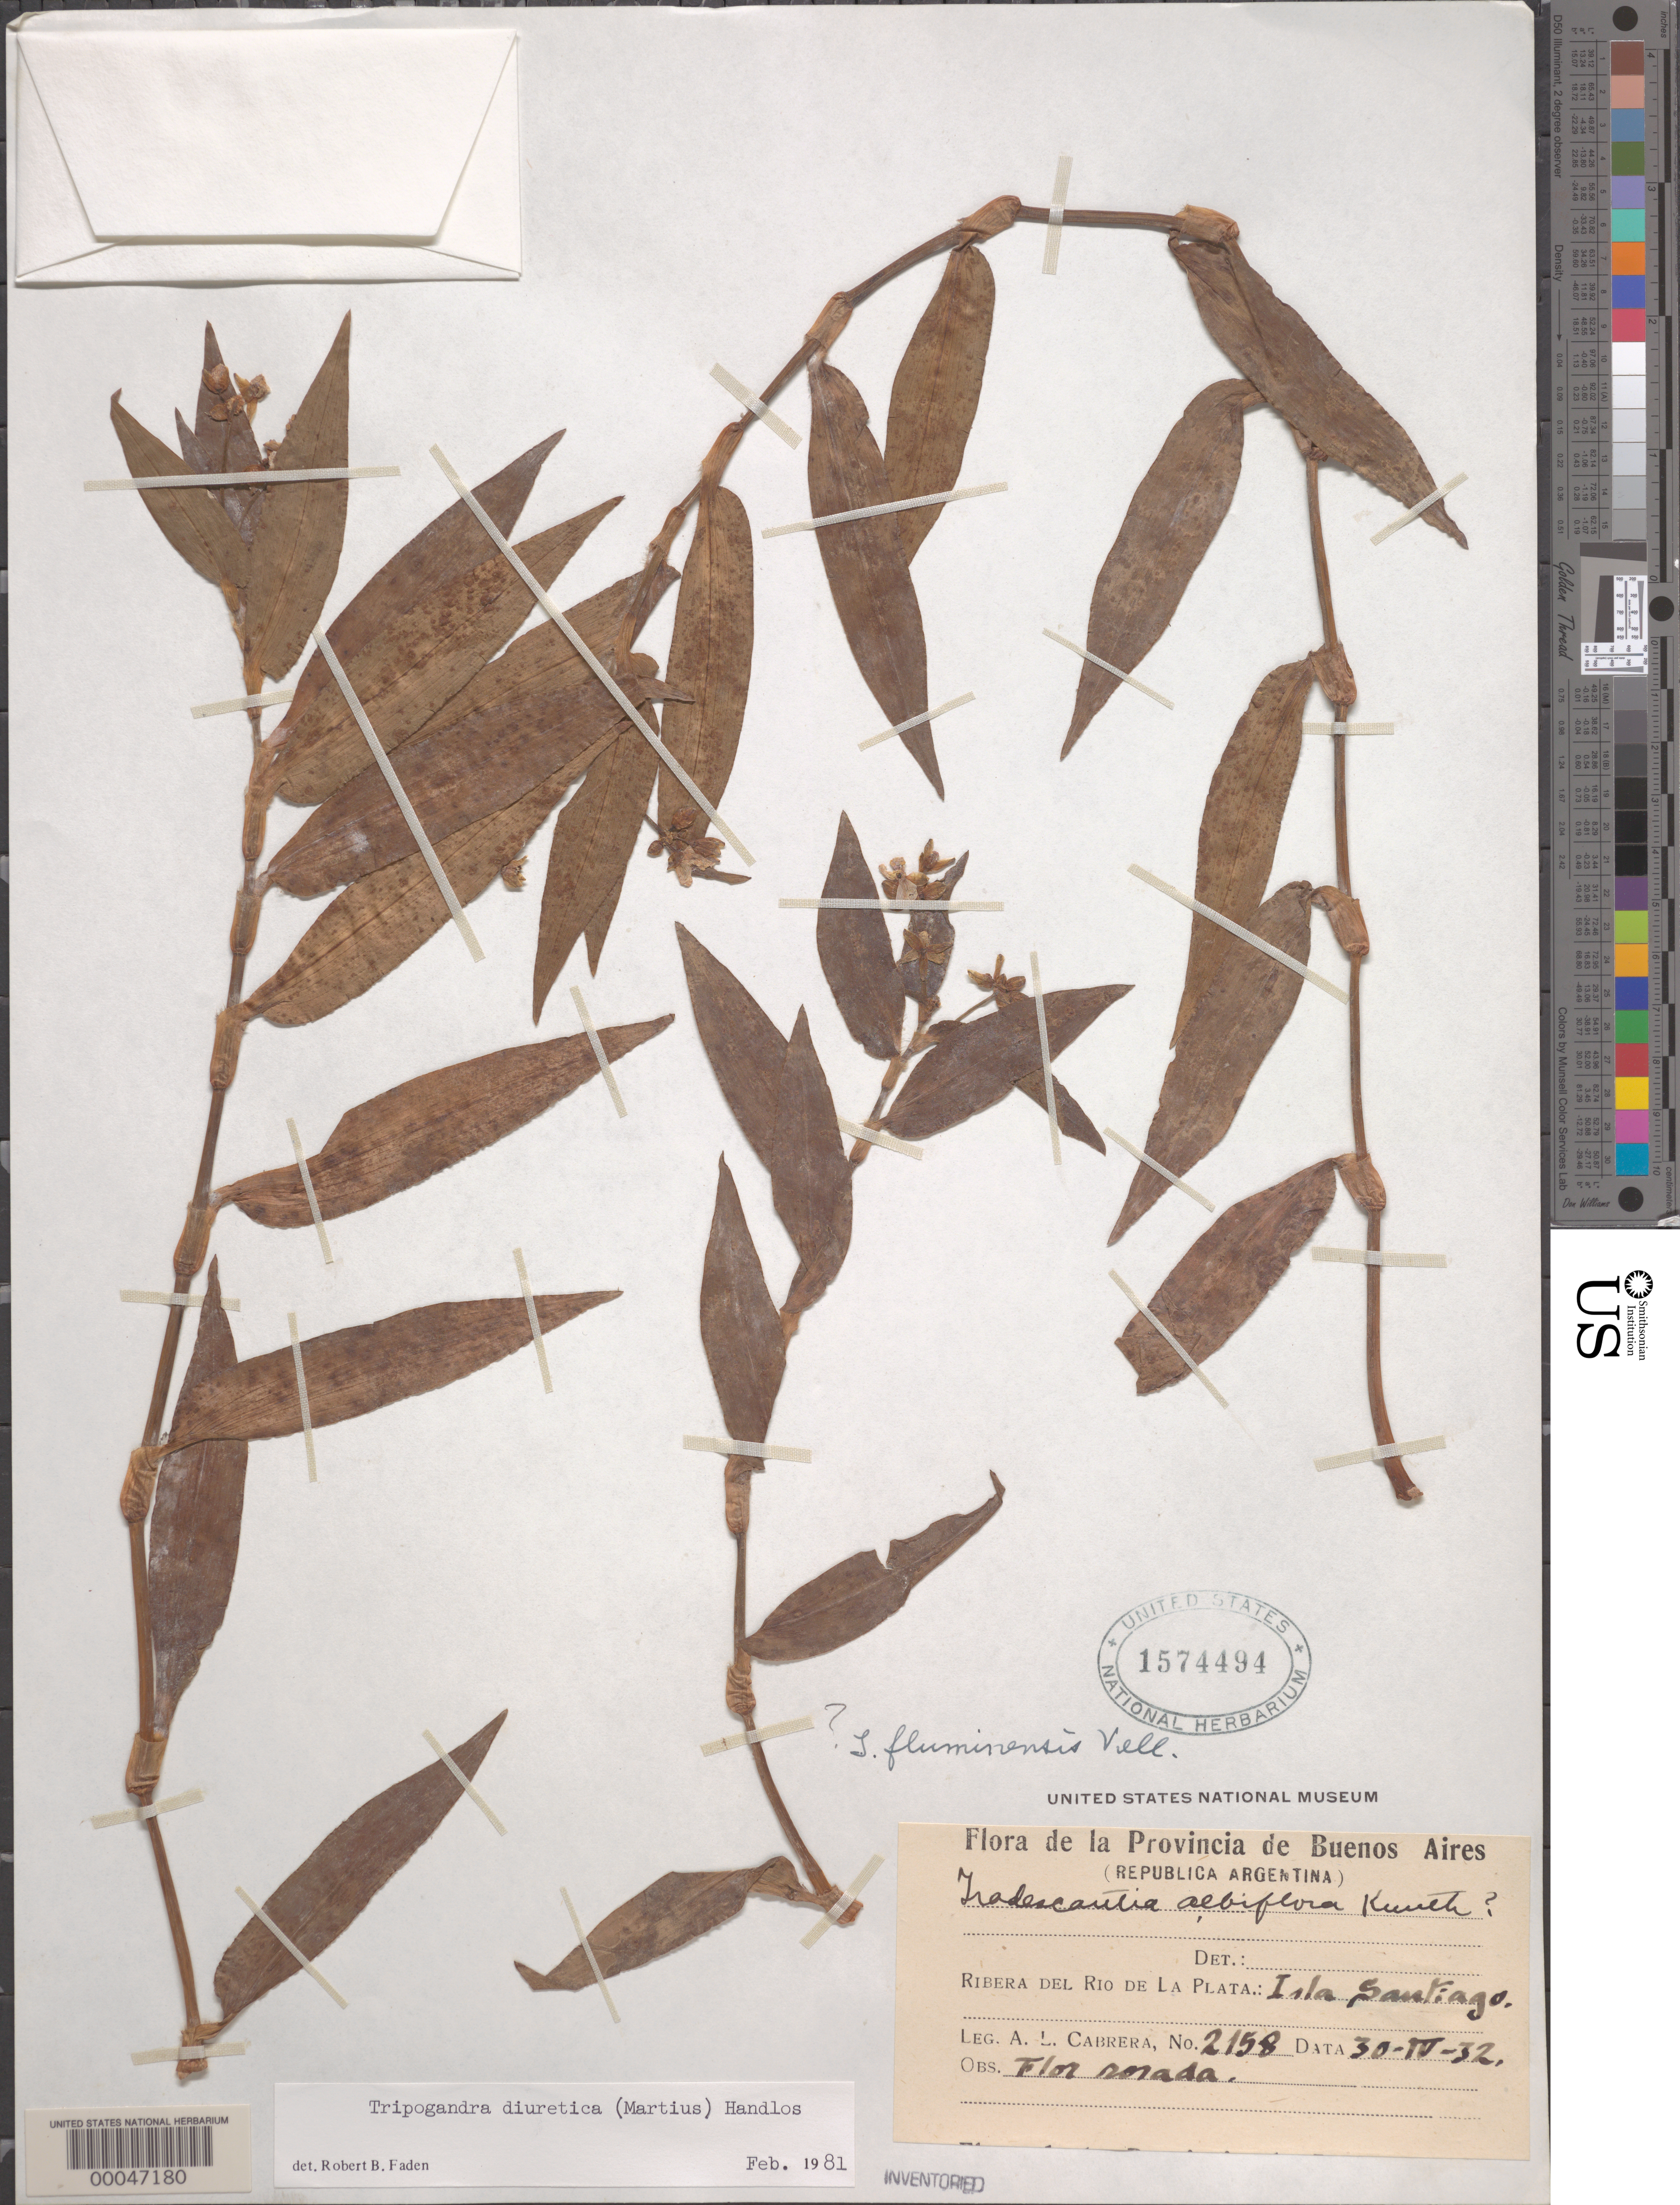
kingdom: Plantae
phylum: Tracheophyta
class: Liliopsida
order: Commelinales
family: Commelinaceae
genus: Tripogandra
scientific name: Tripogandra diuretica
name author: (Mart.) Handlos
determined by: Faden, Robert B., (US), Smithsonian Institution - National Museum of Natural History (UNITED STATES)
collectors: A. L. Cabrera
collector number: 2158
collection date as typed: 30 Apr 1932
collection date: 1932-04-30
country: Argentina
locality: Isla Santiago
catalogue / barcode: US 1574494